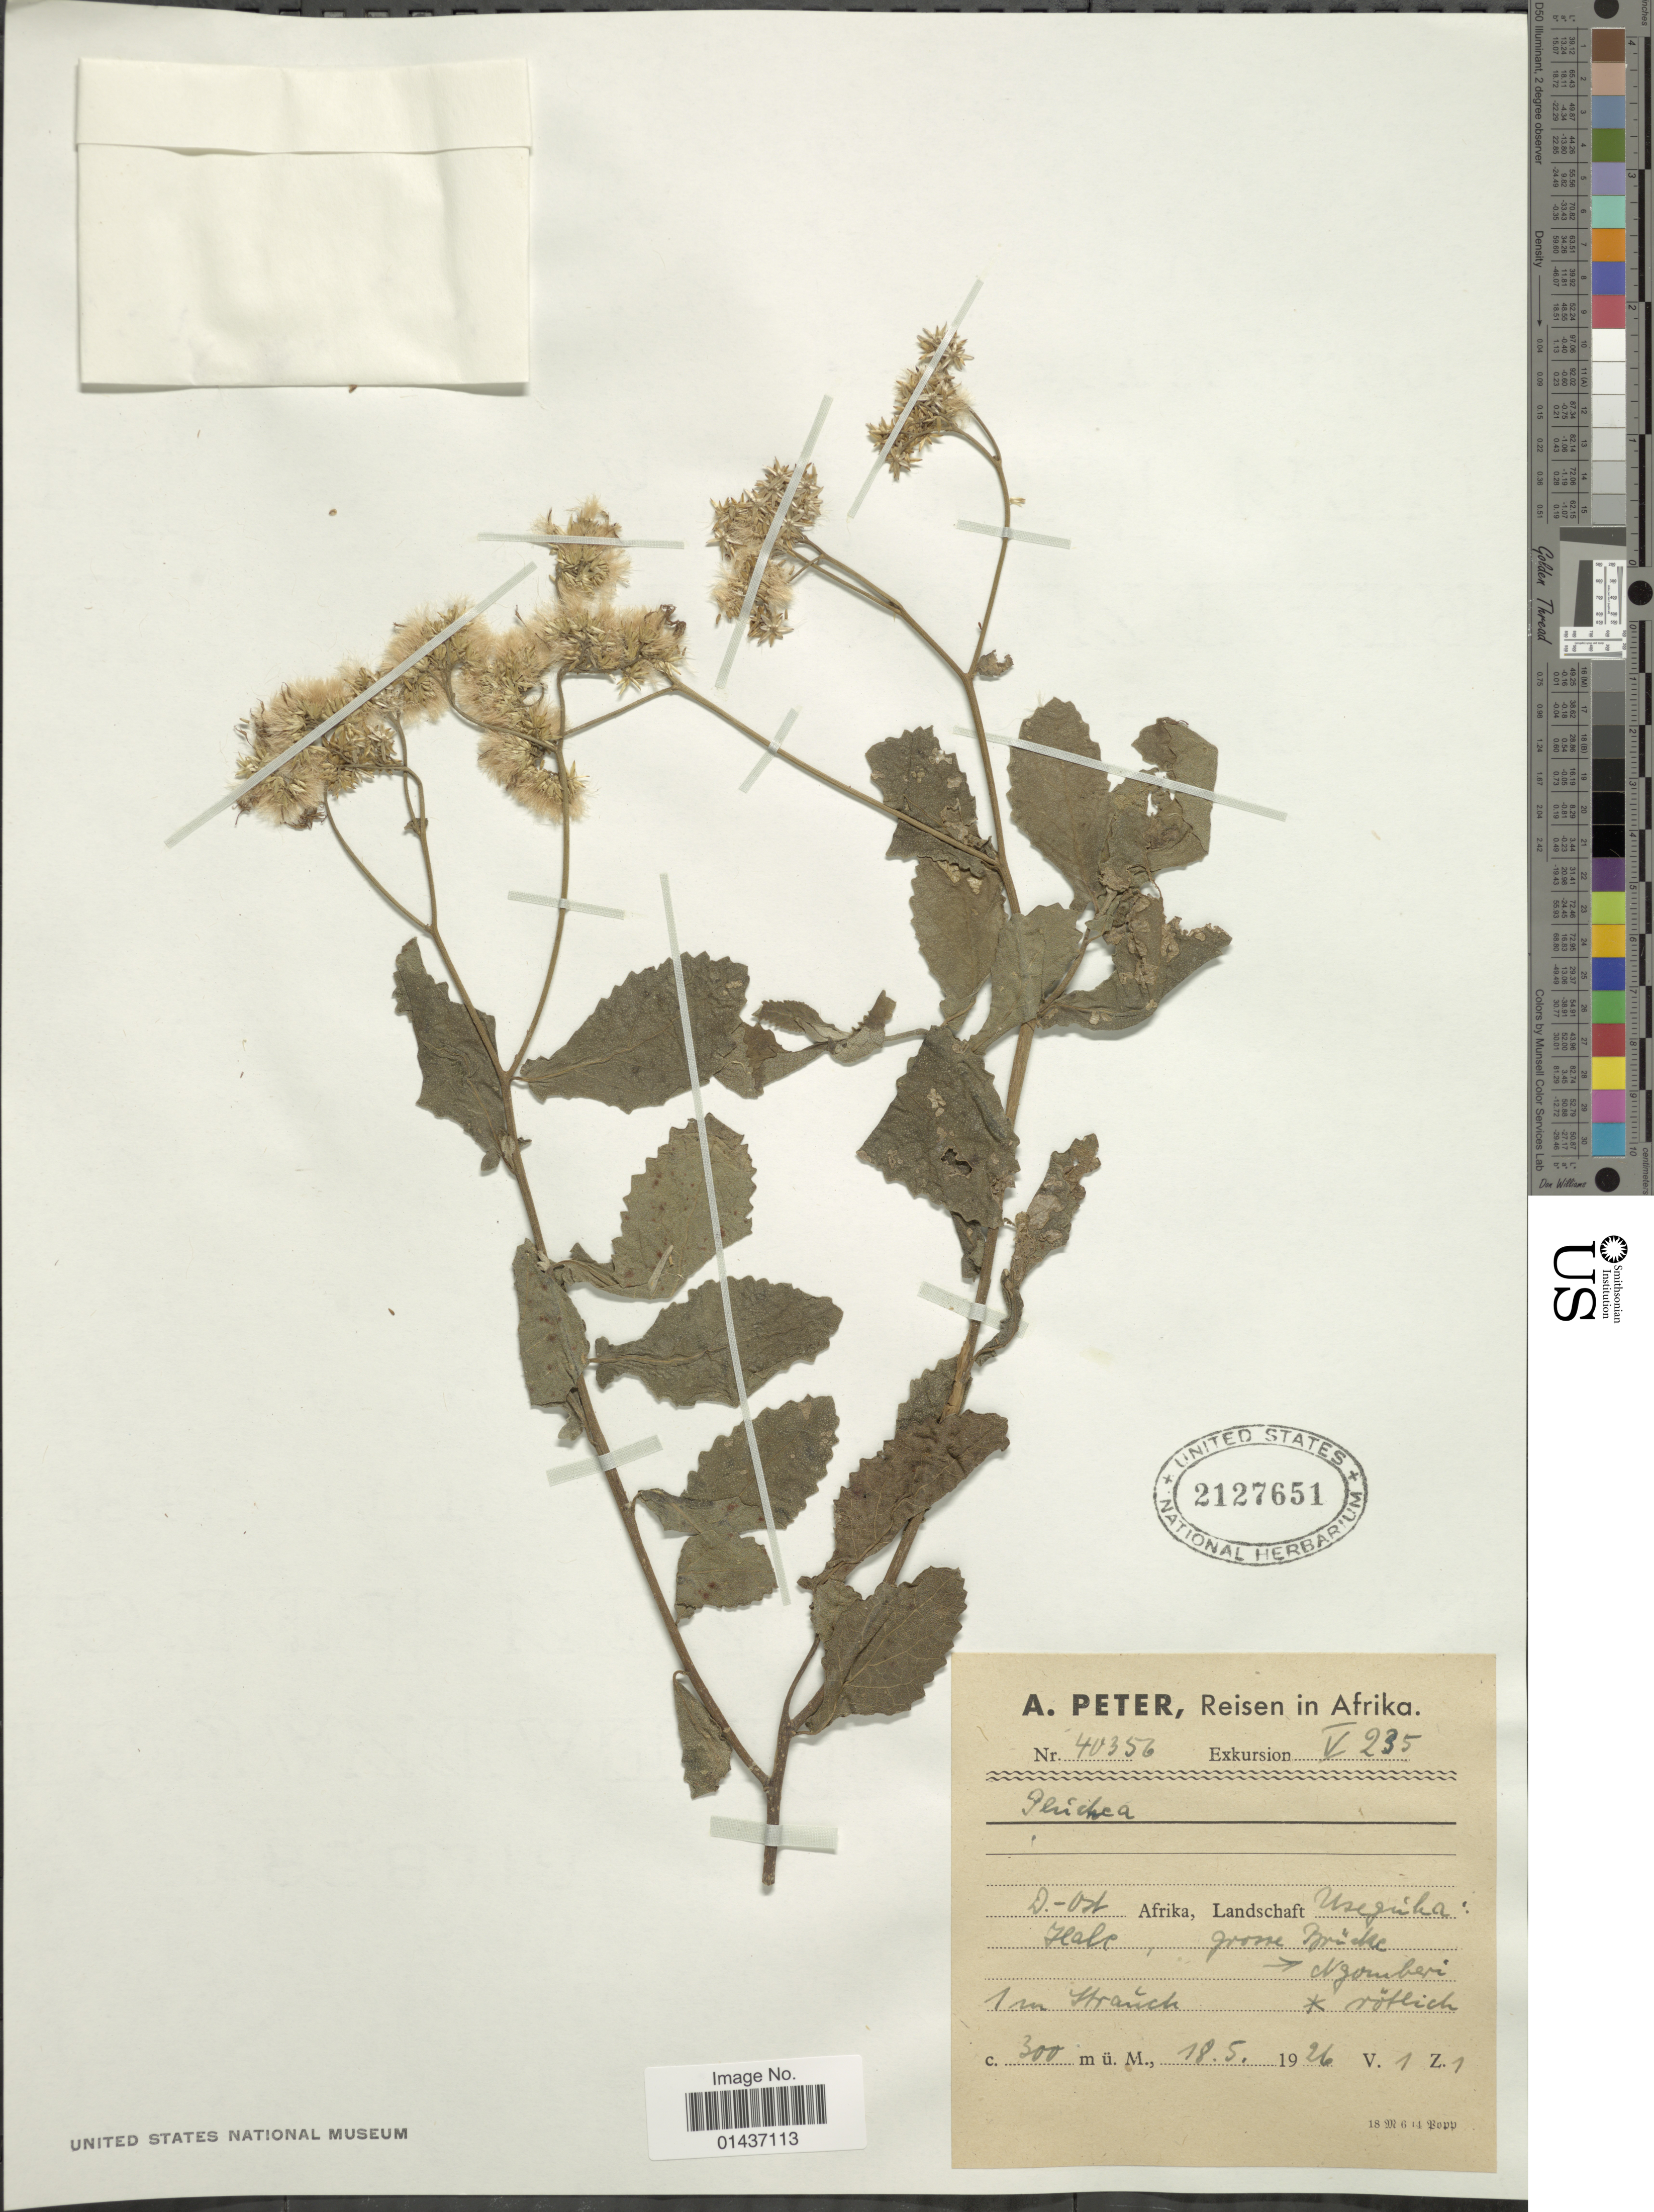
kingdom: Plantae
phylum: Tracheophyta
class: Magnoliopsida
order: Asterales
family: Asteraceae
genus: Pluchea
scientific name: Pluchea sp.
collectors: A. Peter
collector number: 40356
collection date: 1926-05-18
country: Tanzania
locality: Useguha, Hale, Ngombe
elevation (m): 300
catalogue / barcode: US 2127651